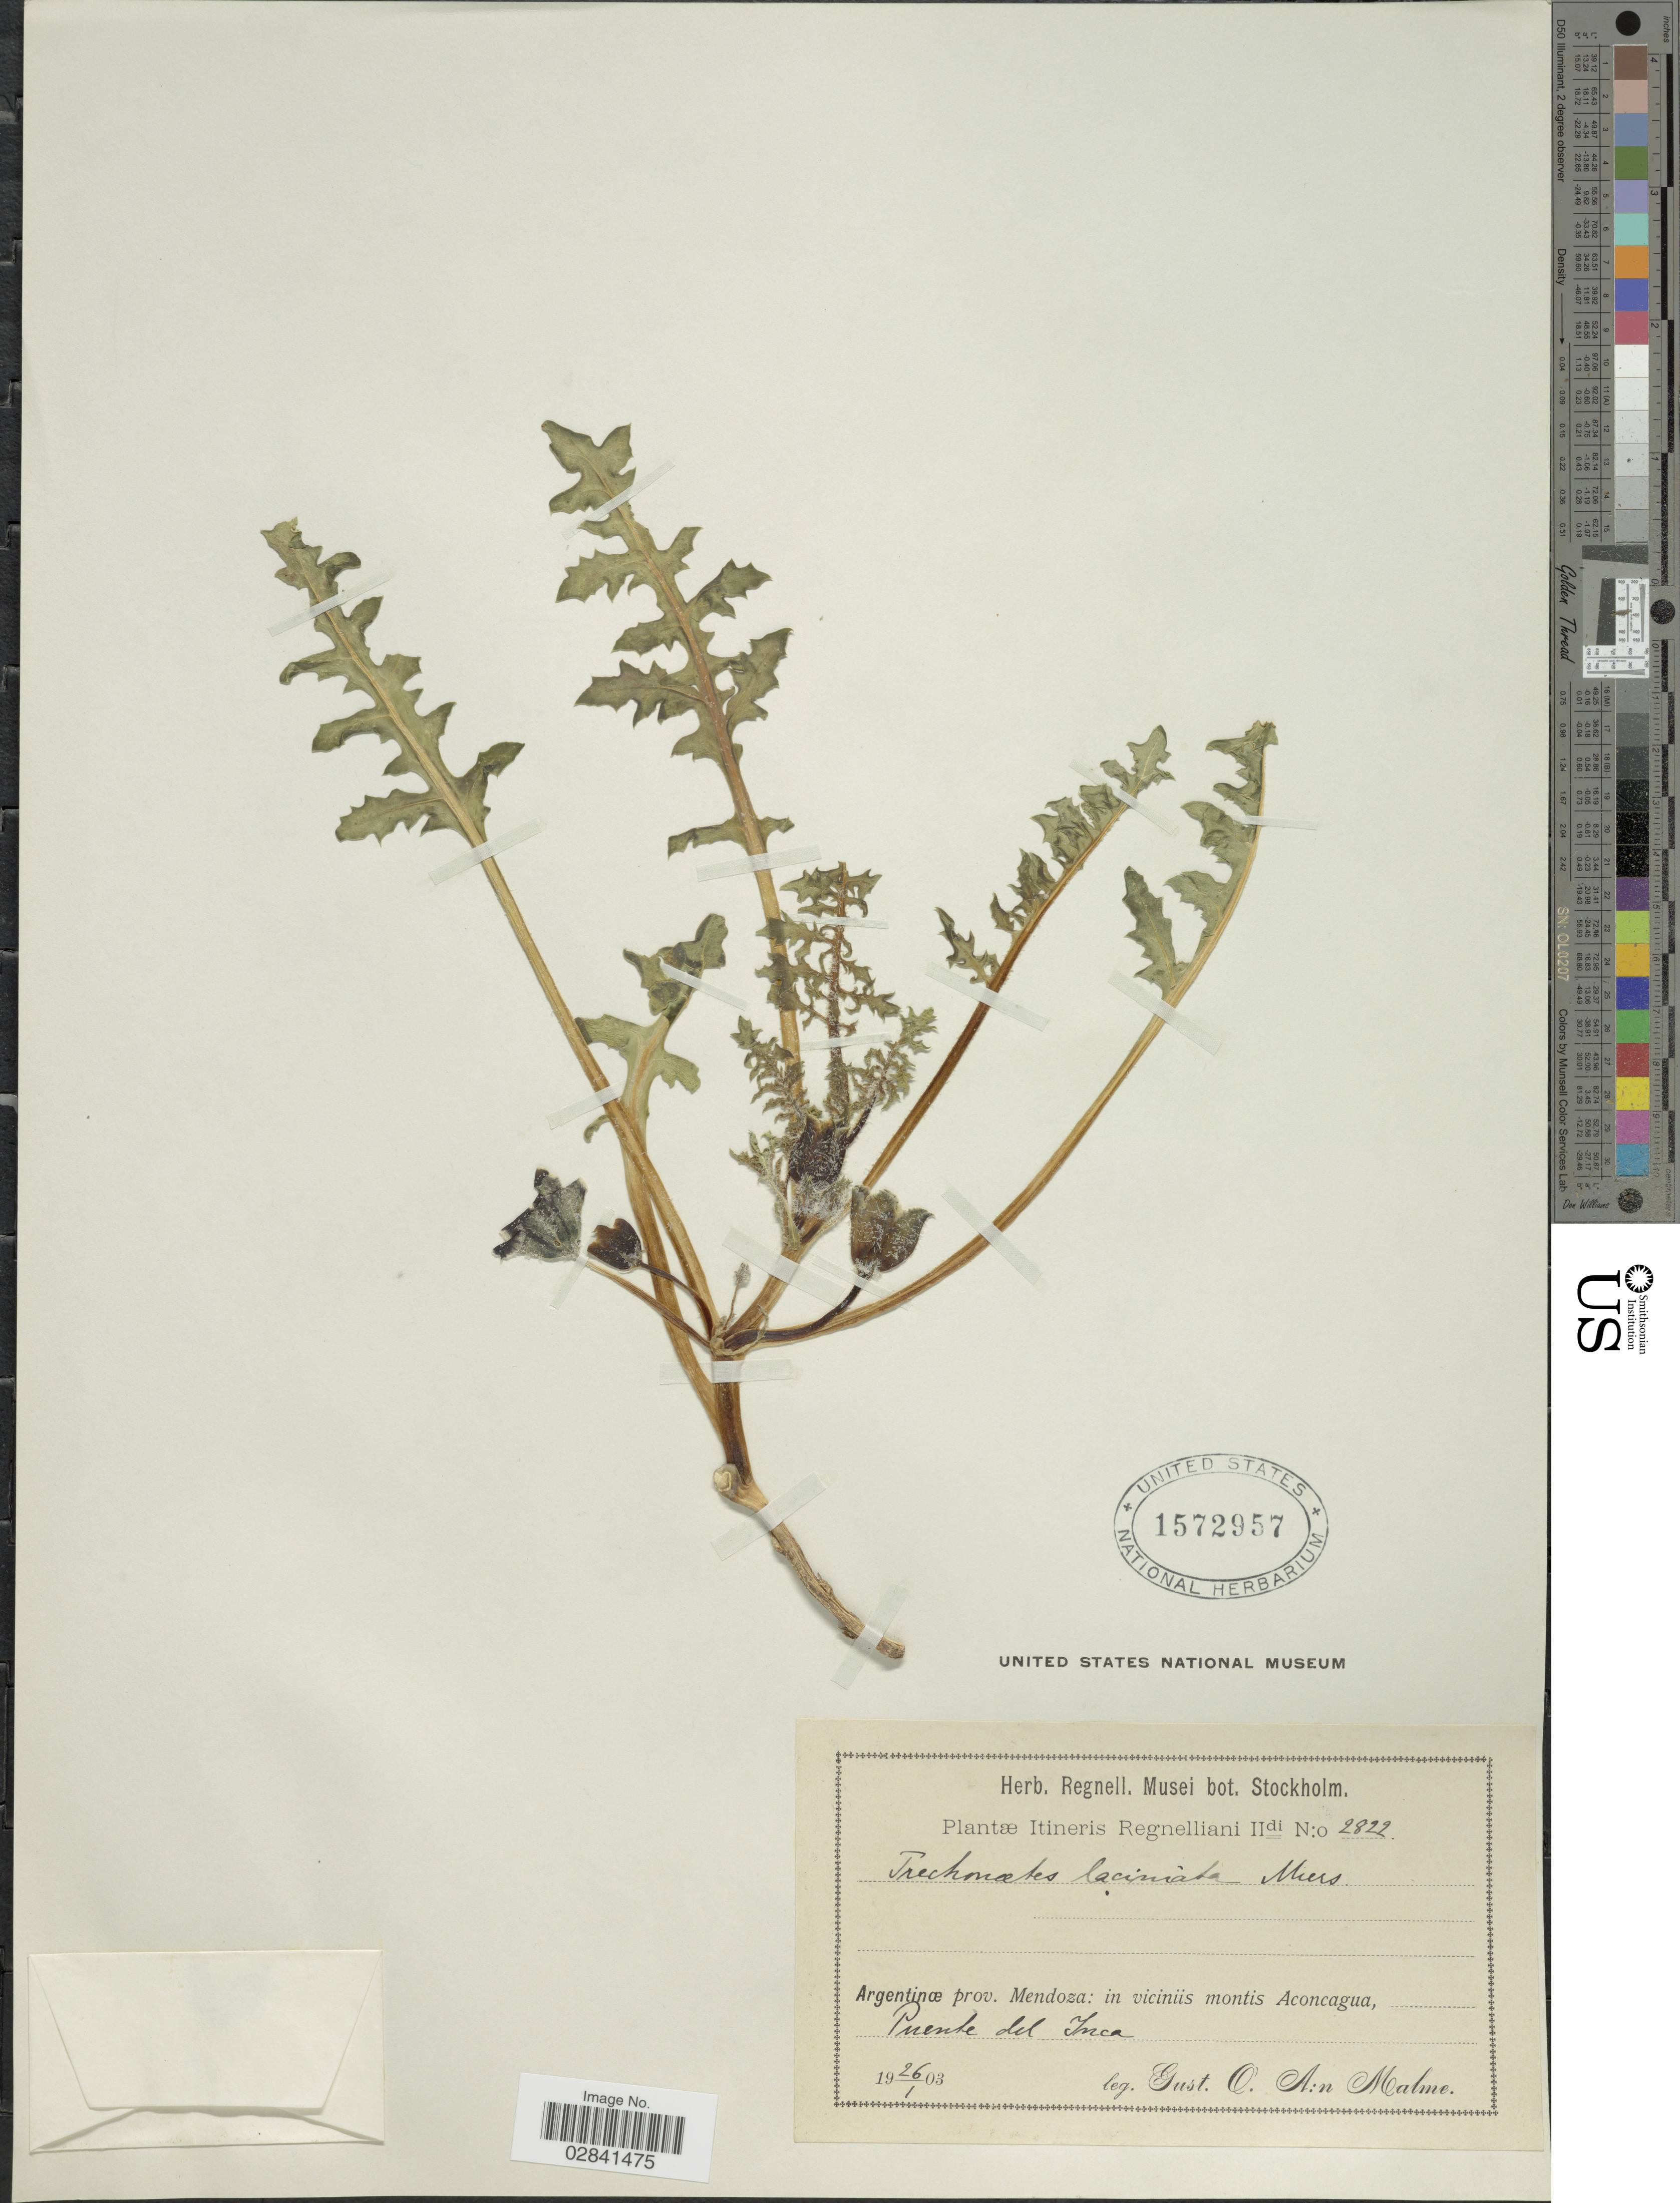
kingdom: Plantae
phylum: Tracheophyta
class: Magnoliopsida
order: Solanales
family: Solanaceae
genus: Jaborosa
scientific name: Jaborosa laciniata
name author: (Miers) Hunz.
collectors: G. O. A. Malme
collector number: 2822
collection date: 1903-01-26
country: Argentina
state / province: Mendoza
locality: In viciniis montis Aconcagua, Puente del Inca.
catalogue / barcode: US 1572957